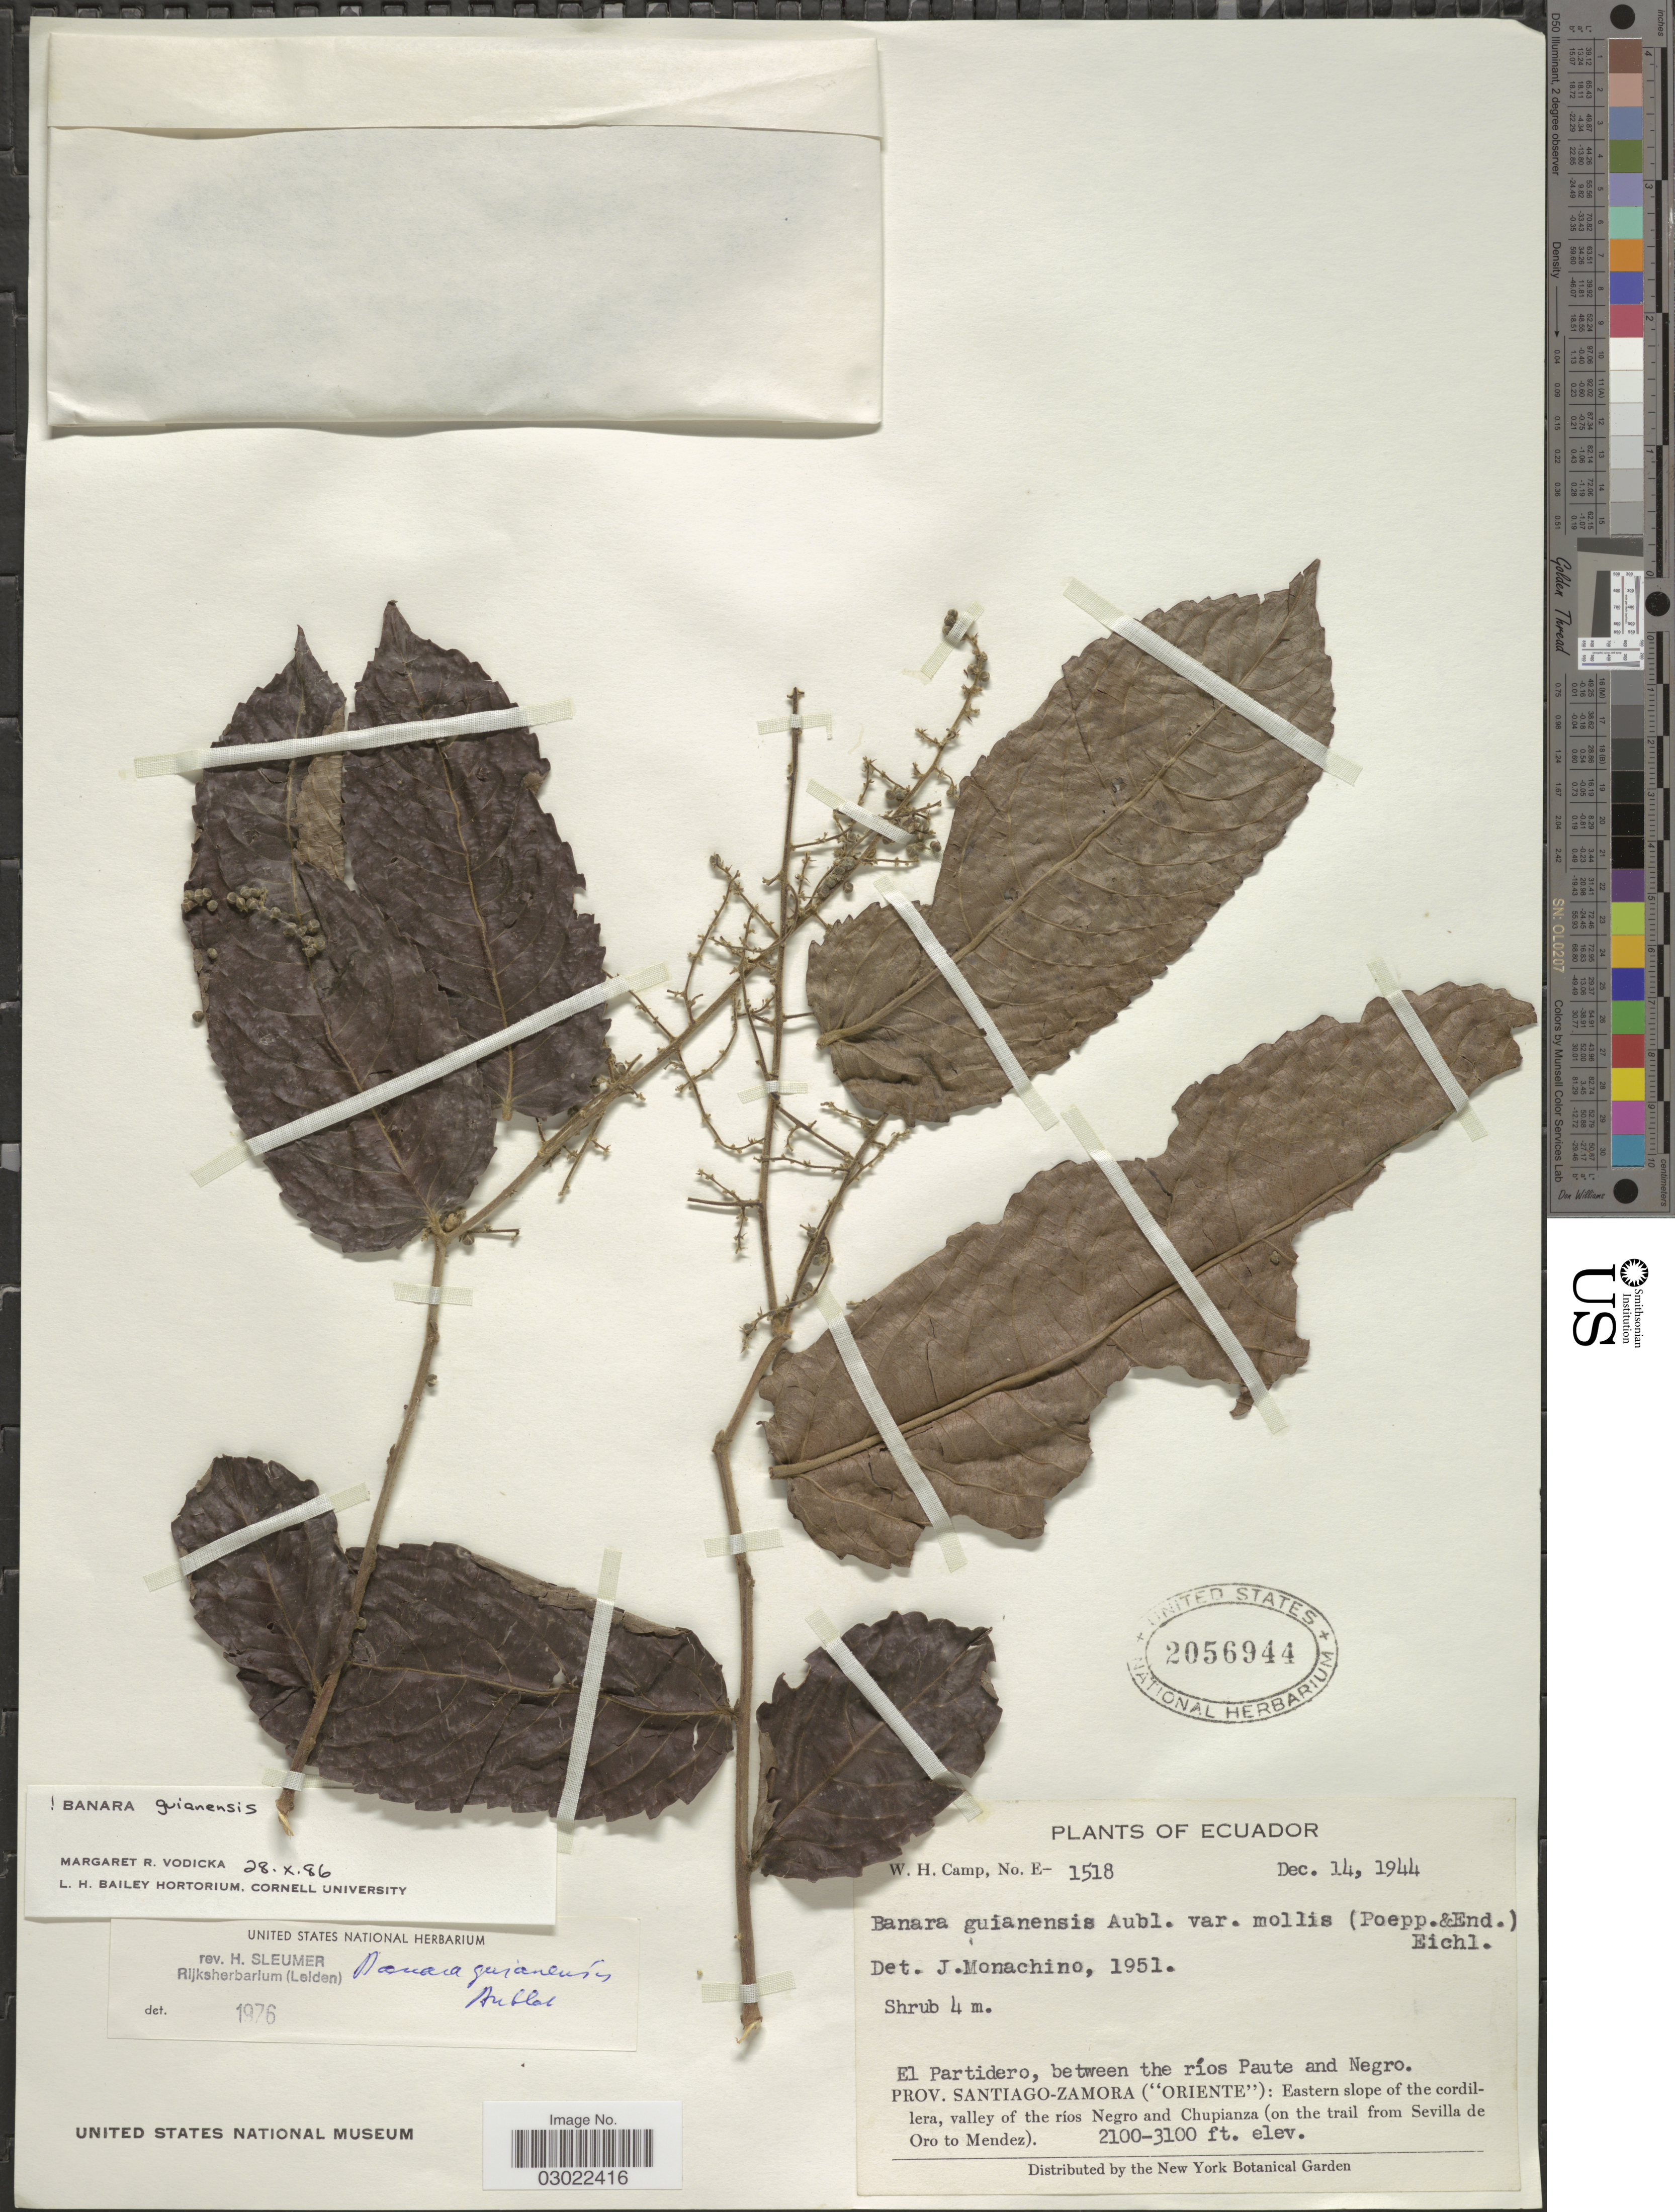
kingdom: Plantae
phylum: Tracheophyta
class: Magnoliopsida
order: Malpighiales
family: Salicaceae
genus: Banara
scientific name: Banara guianensis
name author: Aubl.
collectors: W. H. Camp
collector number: E-1518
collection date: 1944-12-14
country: Ecuador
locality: El Partidero, between the ríos Paute and Negro. Prov. Santiago-Zamora ("Oriente"): Eastern slope of the cordillera, valley of the ríos Negro and Chupianza (on the trail from Sevilla de Oro to Mendez).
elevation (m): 640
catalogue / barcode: US 2056944